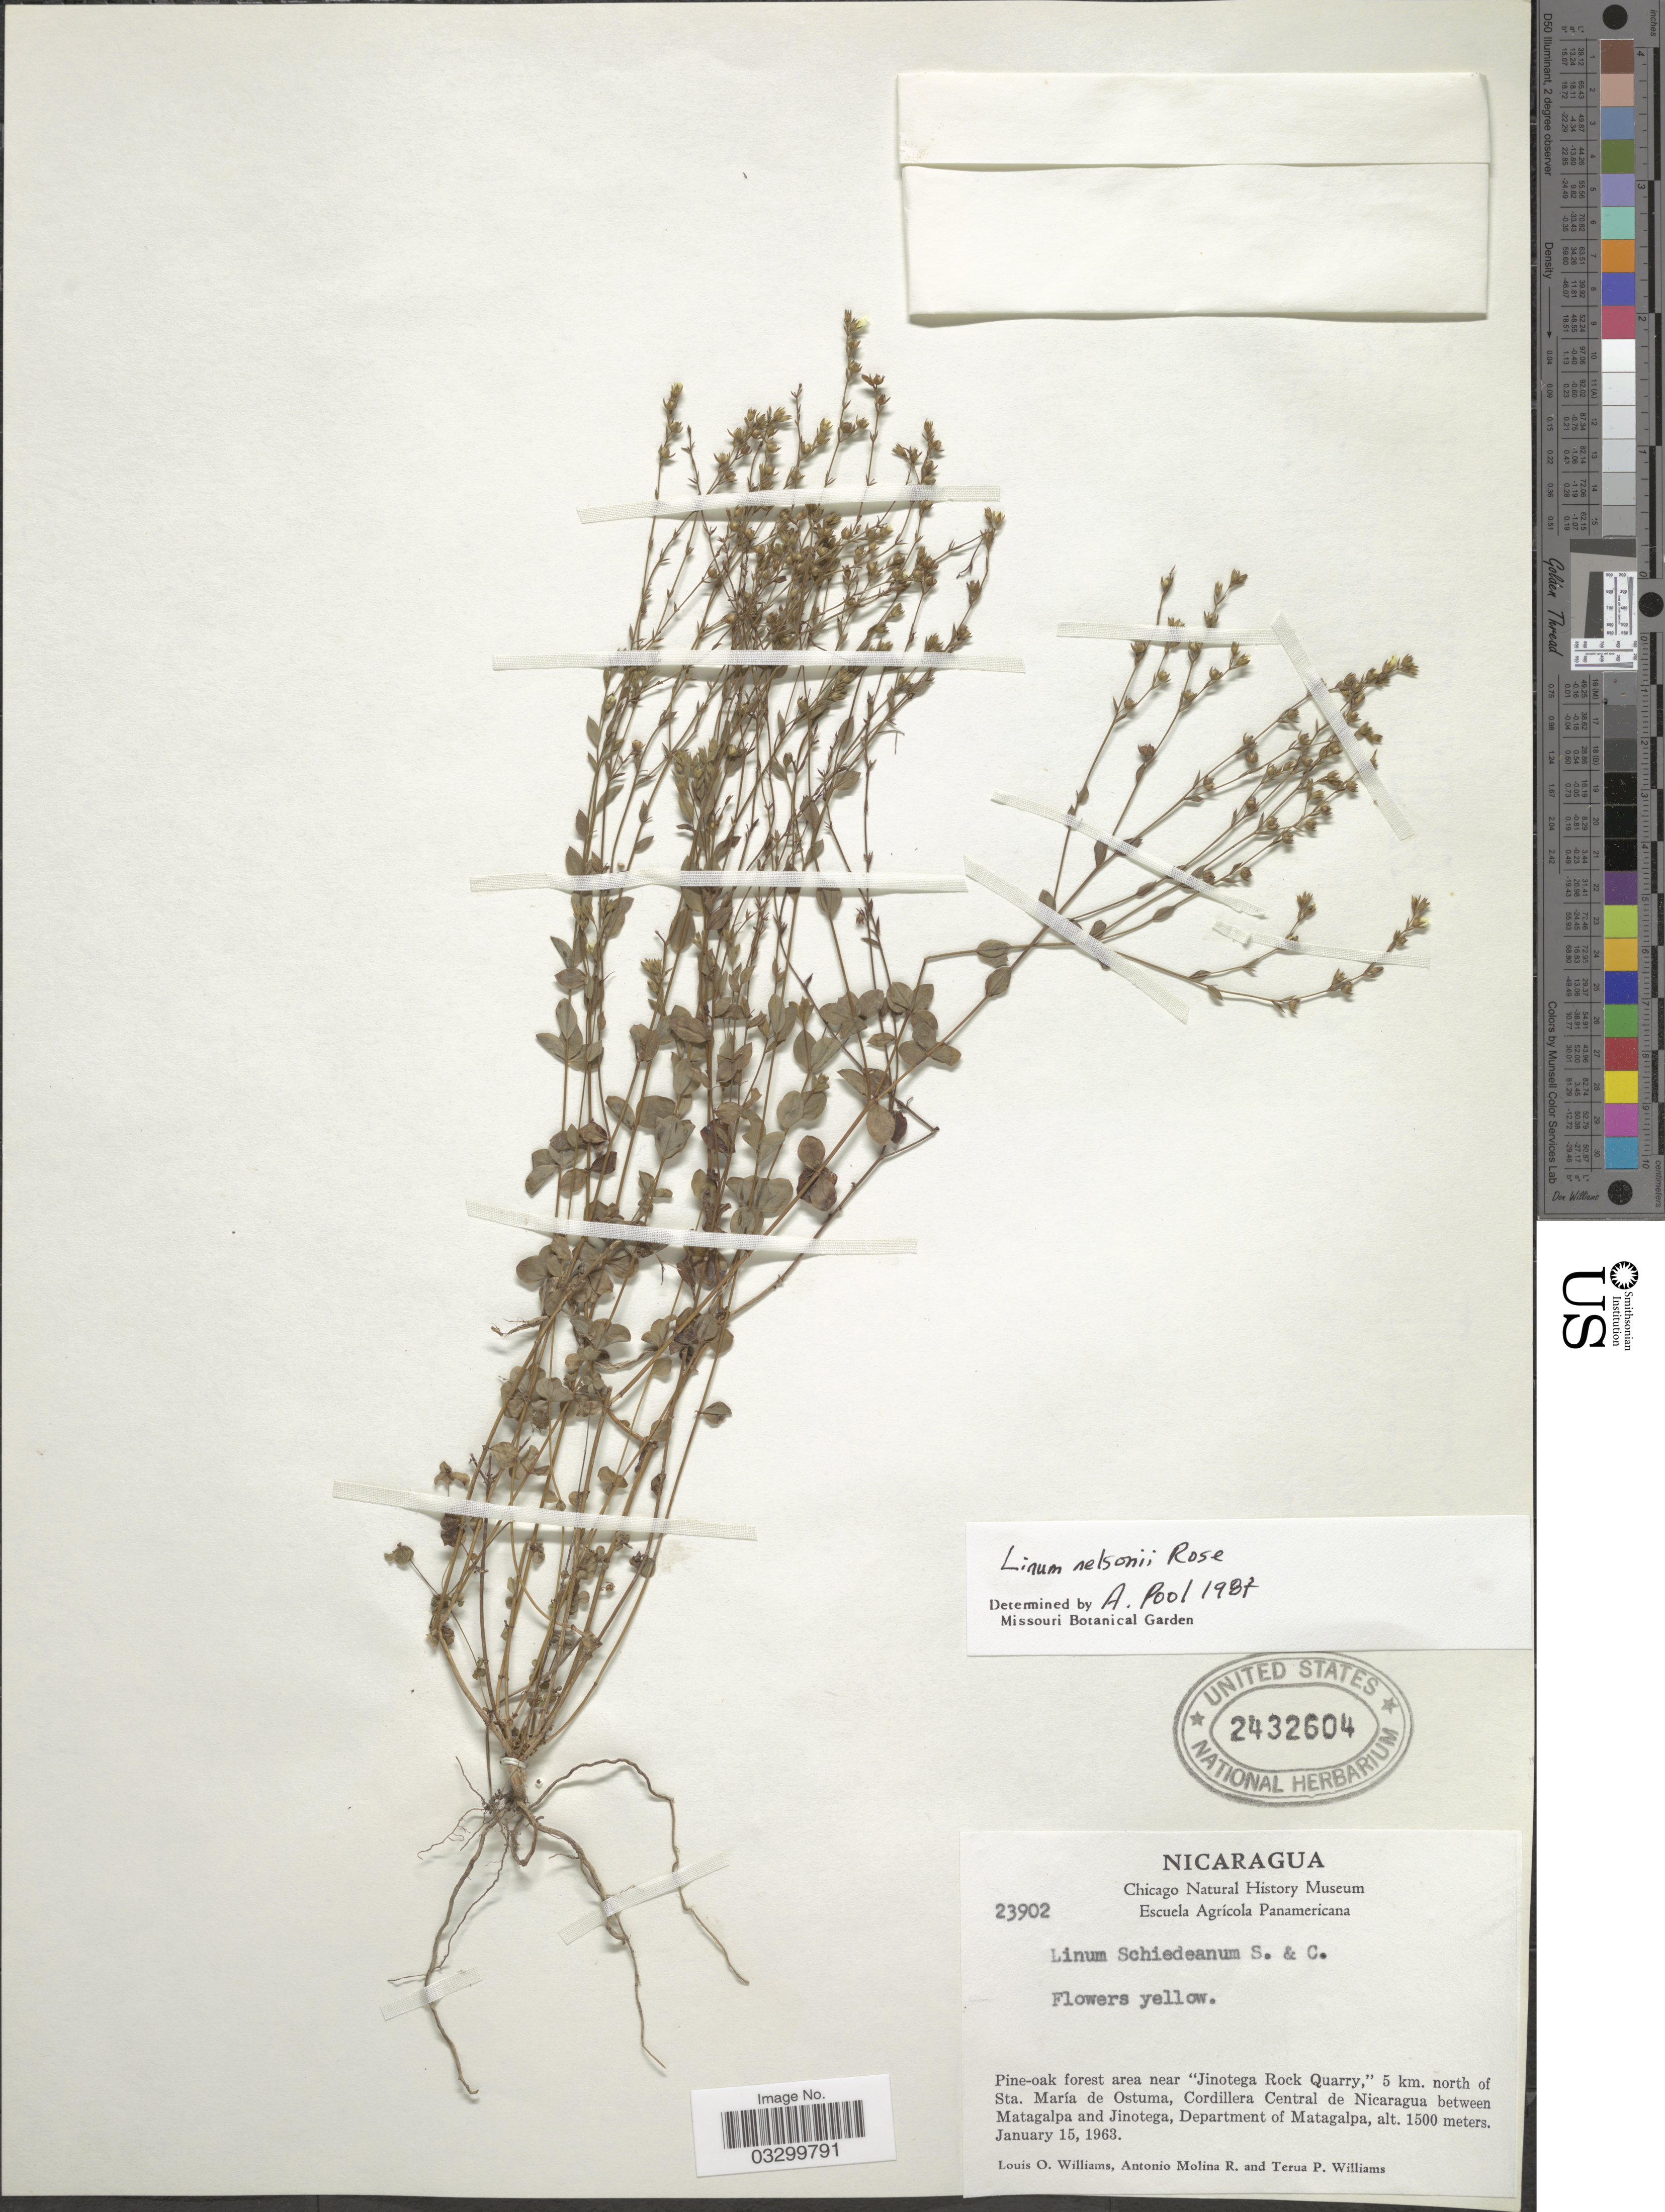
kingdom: Plantae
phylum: Tracheophyta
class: Magnoliopsida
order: Malpighiales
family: Linaceae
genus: Linum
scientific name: Linum nelsonii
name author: Rose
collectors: L. O. Williams, A. Molina R. & T. Williams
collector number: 23902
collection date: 1963-01-15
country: Nicaragua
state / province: Matagalpa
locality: Pine-oak forest area near "Jinotega Rock Quarry", 5 km. north of Sta. María de Ostuma, Cordillera Central de Nicaragua between Matagalpa and Jinotega, Department of Matagalpa.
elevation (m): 1500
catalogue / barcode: US 2432604